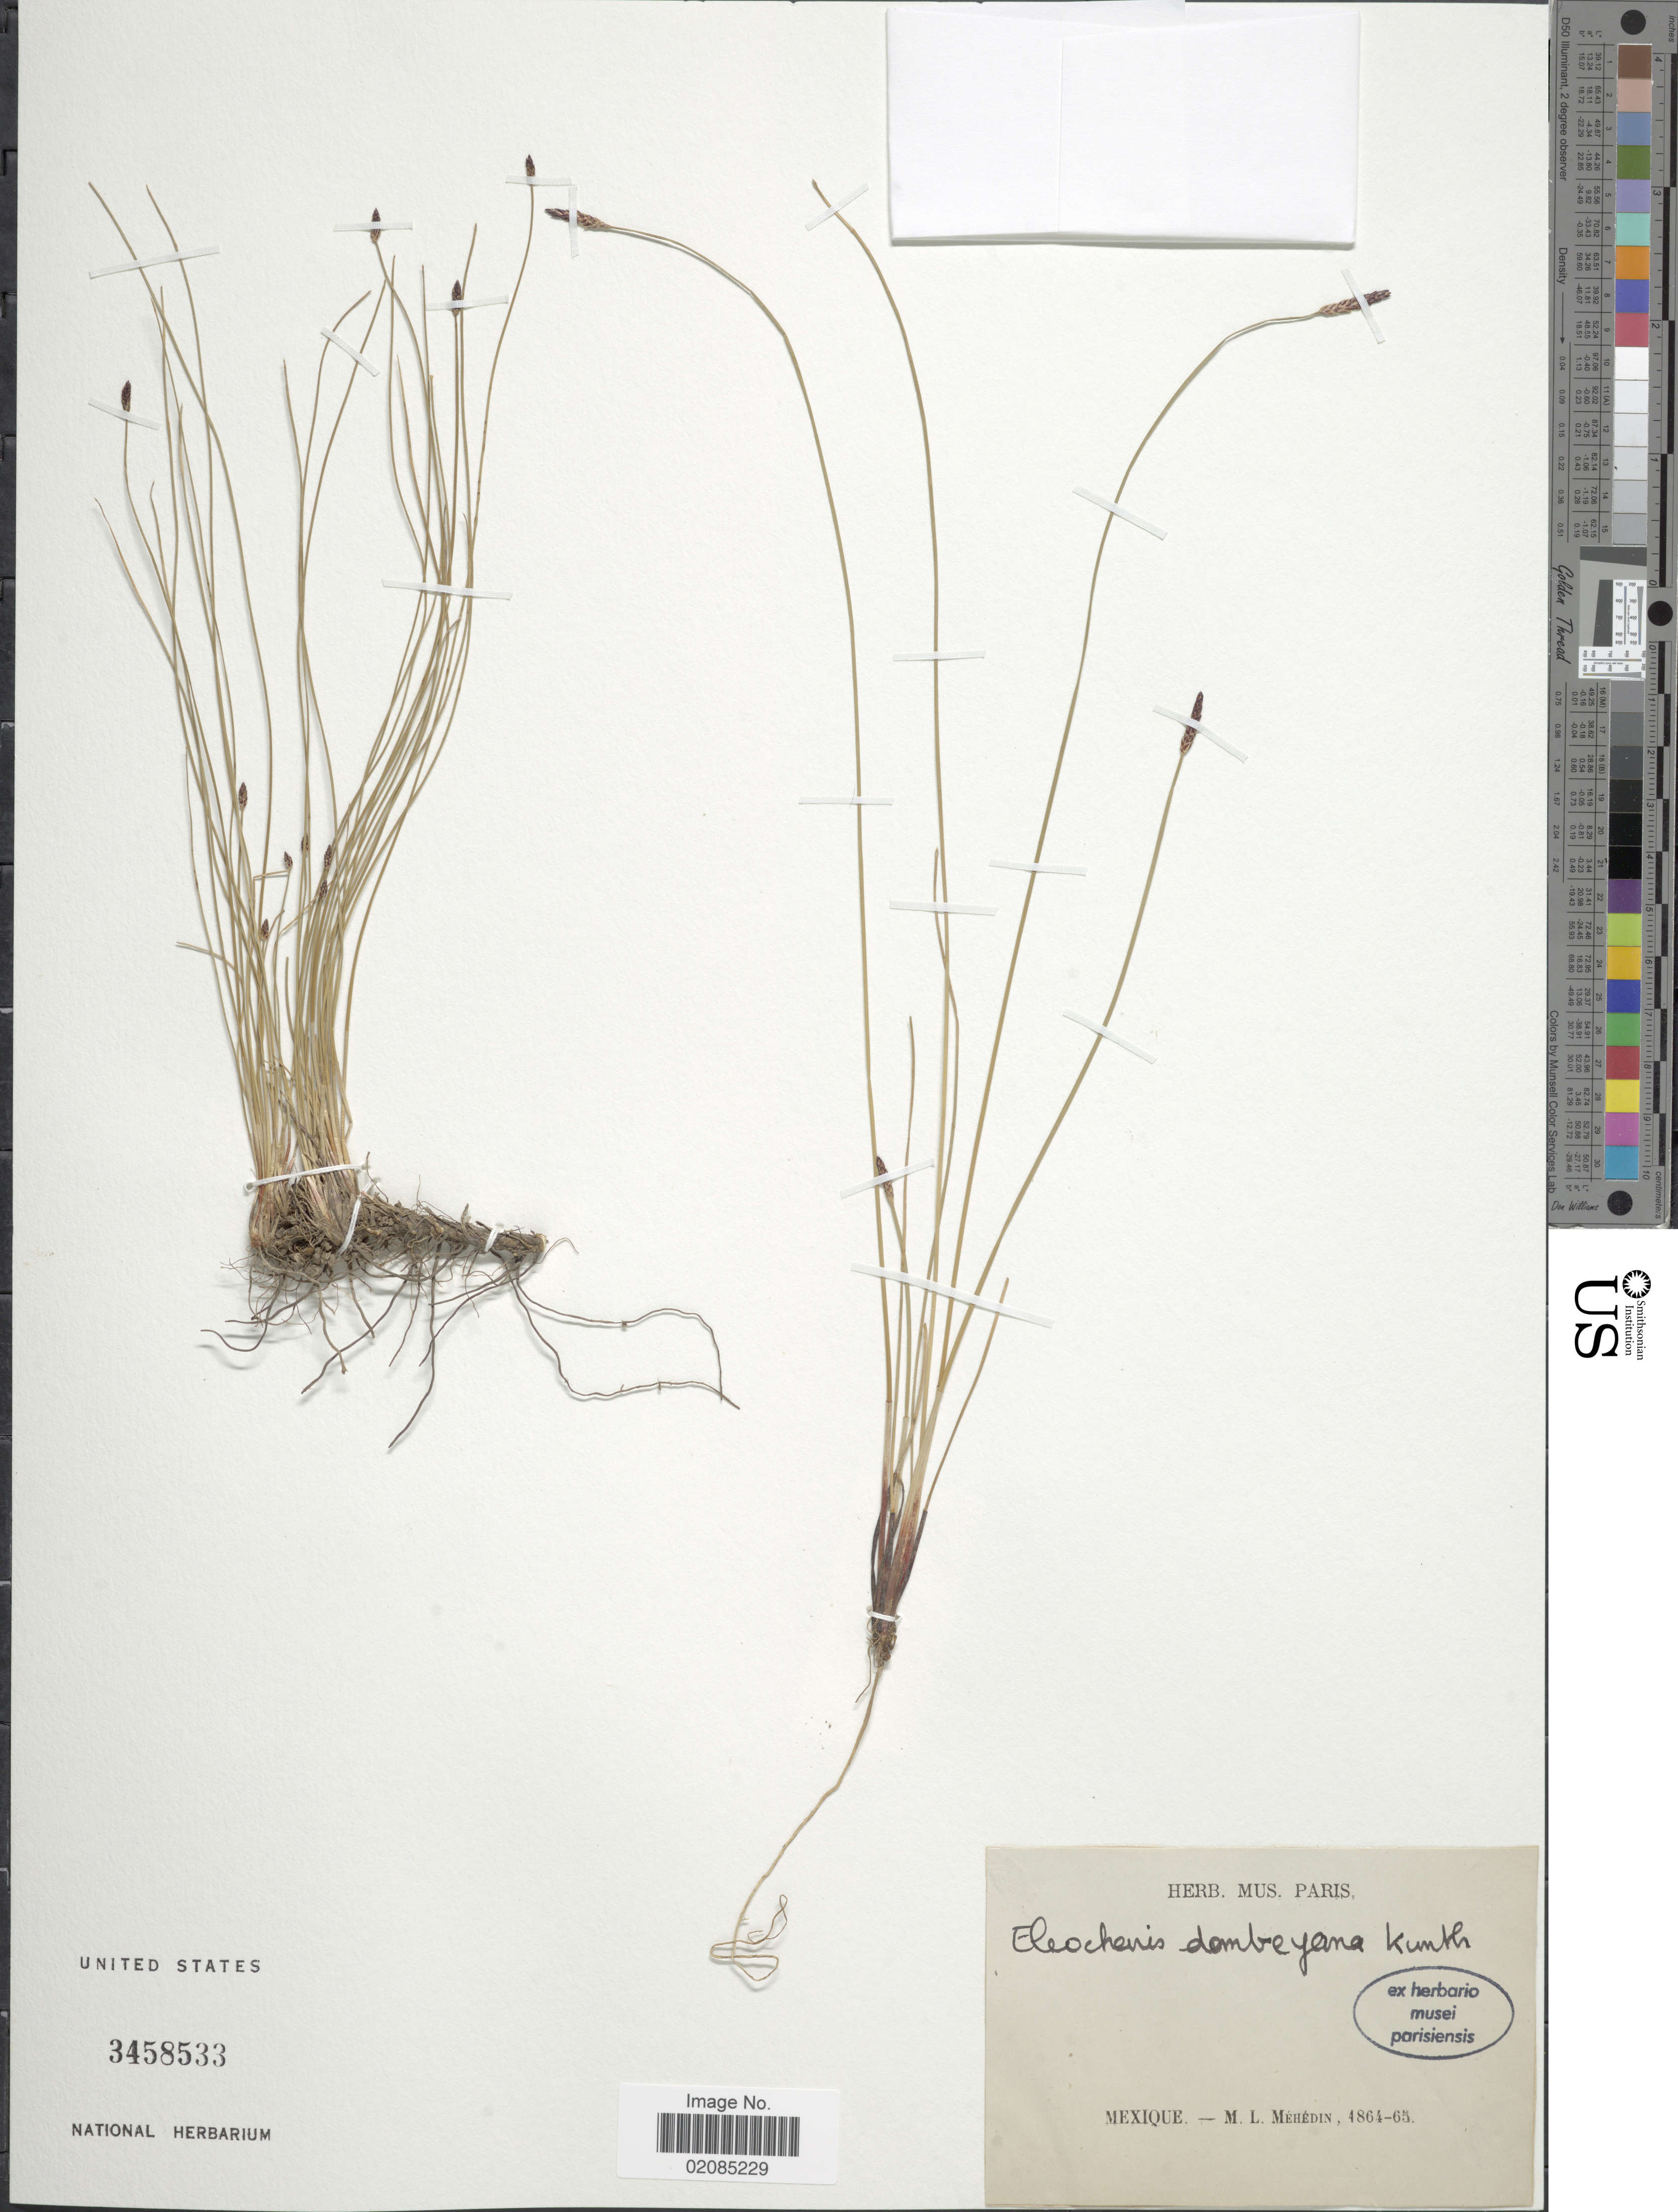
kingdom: Plantae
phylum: Tracheophyta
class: Liliopsida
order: Poales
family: Cyperaceae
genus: Eleocharis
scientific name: Eleocharis dombeyana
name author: Kunth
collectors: M. Méhédin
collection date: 1864/1865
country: Mexico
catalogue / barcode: US 3458533